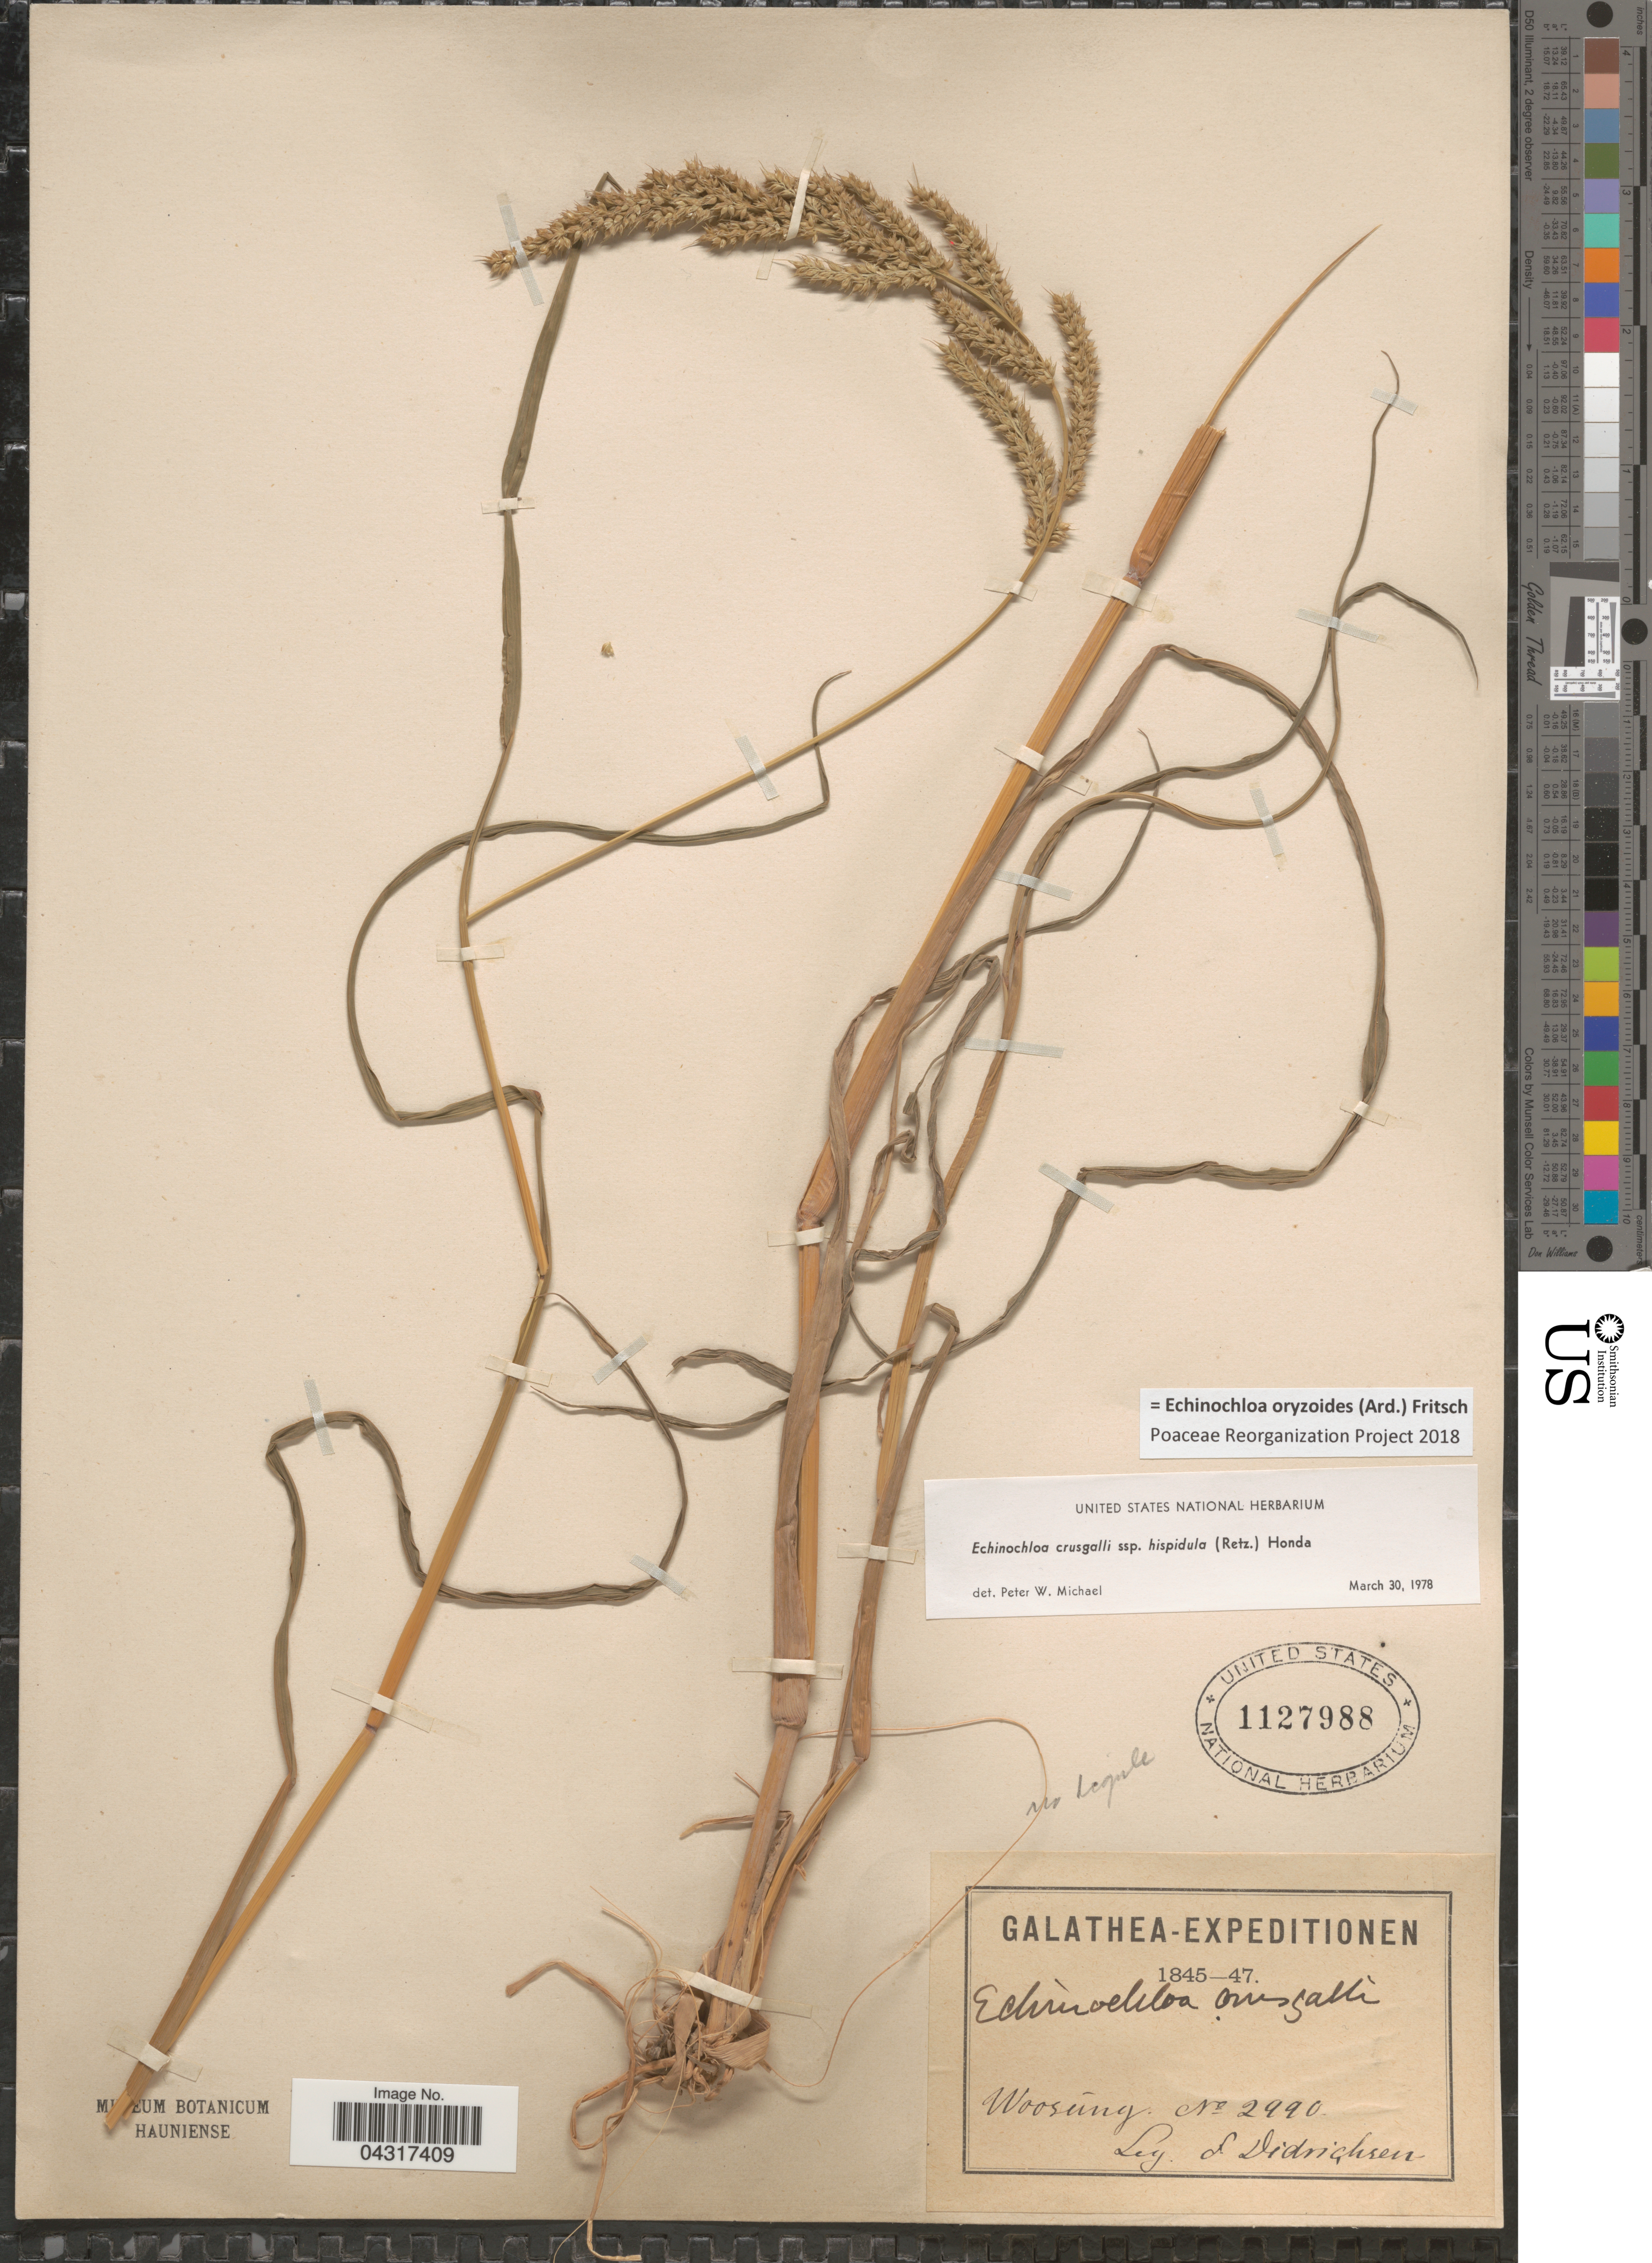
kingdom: Plantae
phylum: Tracheophyta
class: Liliopsida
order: Poales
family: Poaceae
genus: Echinochloa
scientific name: Echinochloa oryzoides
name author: (Ard.) Fritsch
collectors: F. Didrichsen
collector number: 2990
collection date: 1845/1847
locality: Galathea-Expeditionen 1845-47. Woorang [interpreted].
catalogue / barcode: US 1127988